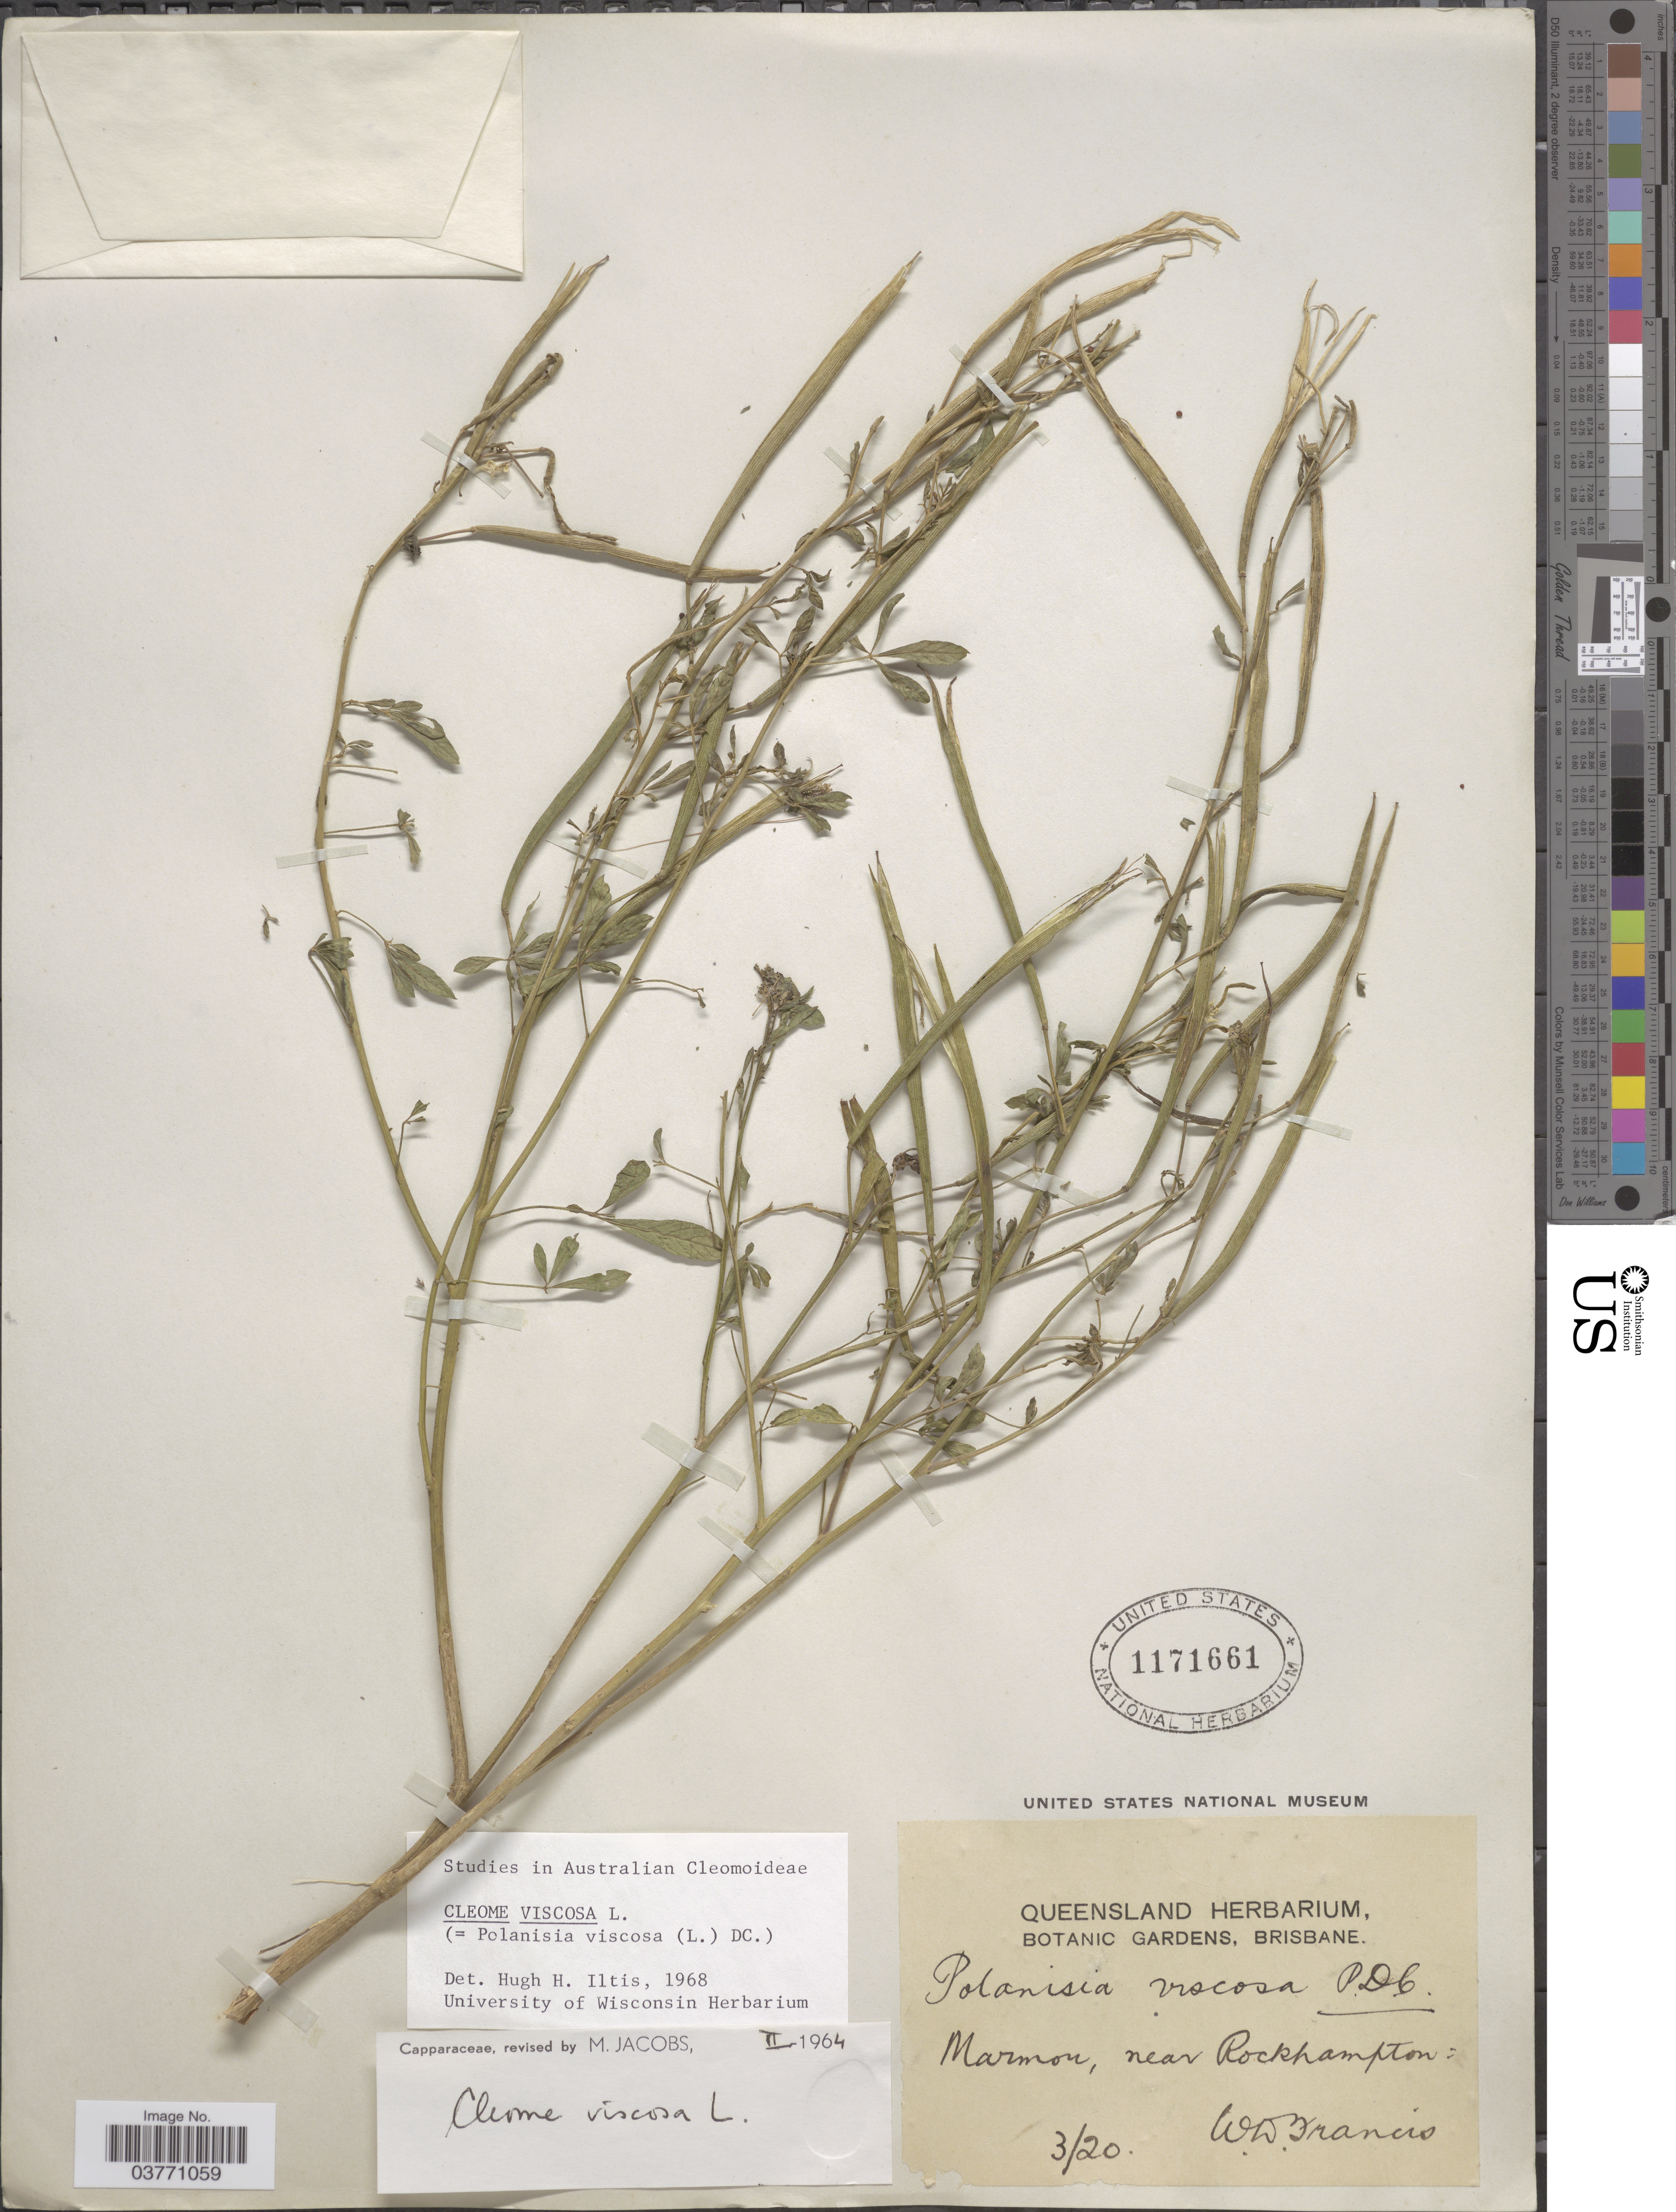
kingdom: Plantae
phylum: Tracheophyta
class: Magnoliopsida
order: Brassicales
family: Cleomaceae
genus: Arivela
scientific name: Arivela viscosa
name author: (L.) Raf.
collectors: W. Francis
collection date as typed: Transcribed d/m/y: /3/20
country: Australia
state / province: Queensland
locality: Marmor, near Rockhampton.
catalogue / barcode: US 1171661